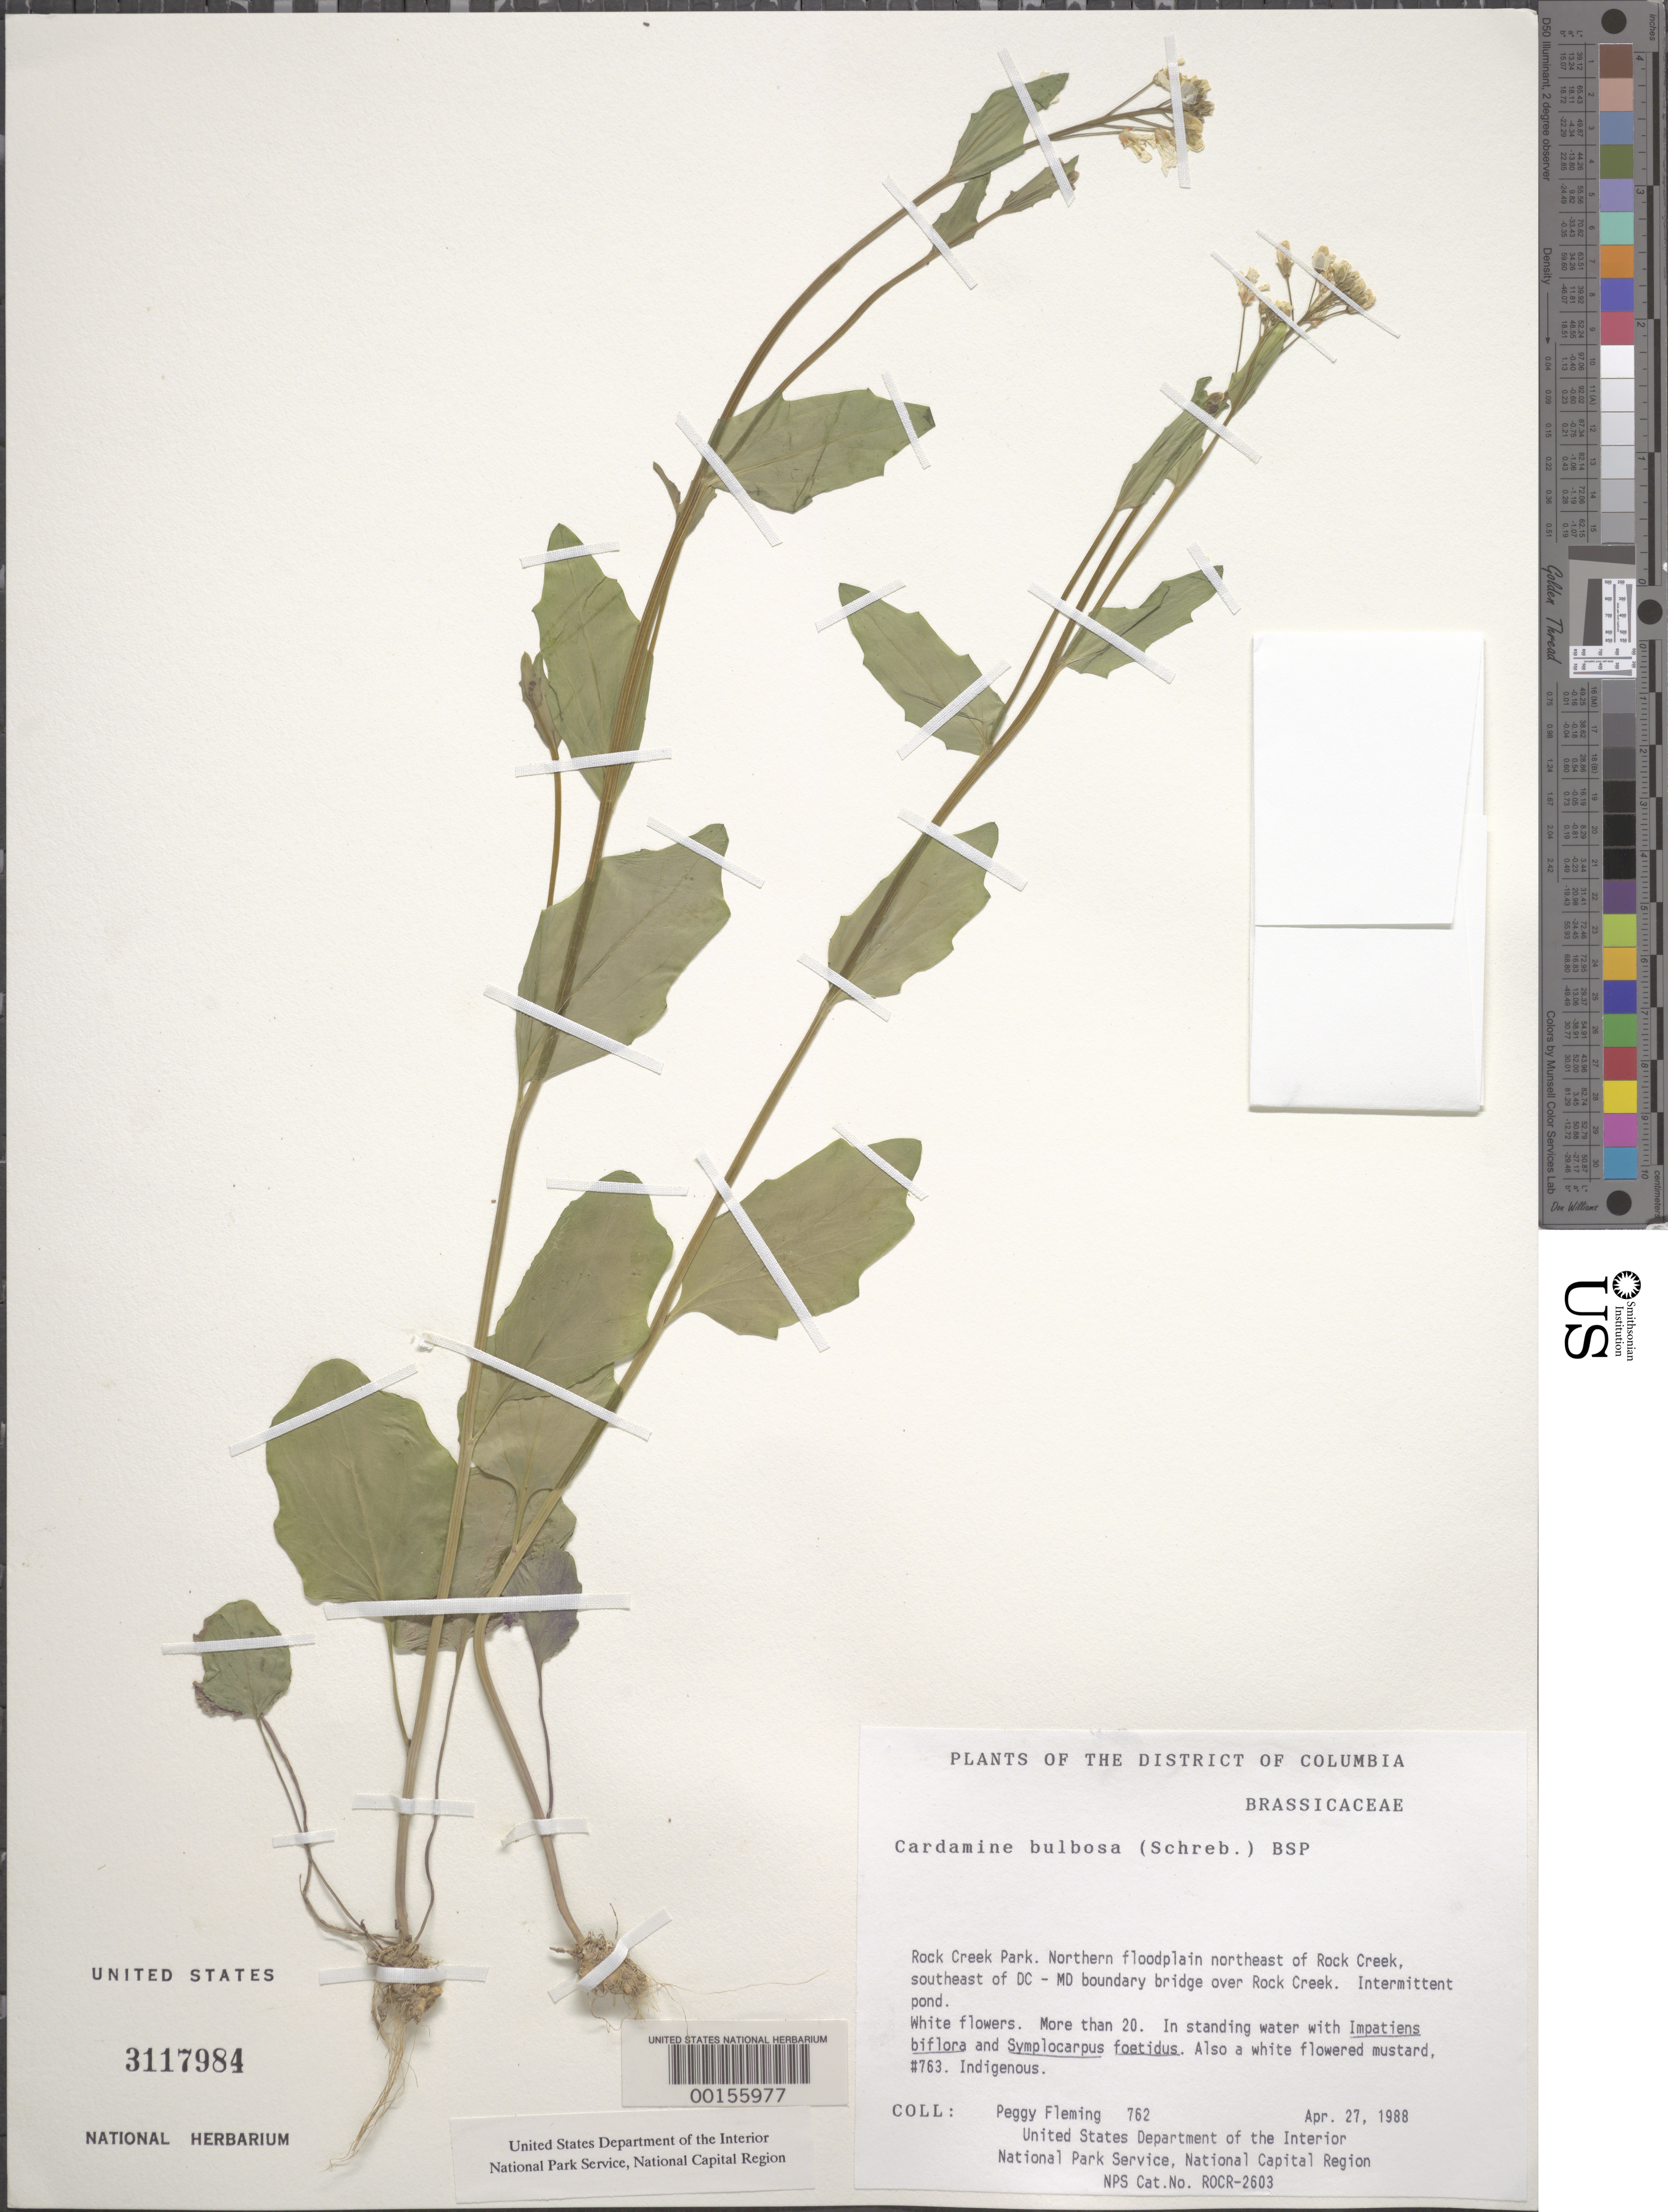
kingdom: Plantae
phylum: Tracheophyta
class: Magnoliopsida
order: Brassicales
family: Brassicaceae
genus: Cardamine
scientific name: Cardamine bulbosa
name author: (Schreb. ex Muhl.) Britton et al.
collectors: P. Fleming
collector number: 762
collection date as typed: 27 Apr 1988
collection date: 1988-04-27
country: United States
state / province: District of Columbia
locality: Rock Creek Park, SE of DC-MD Boundary Bridge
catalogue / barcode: US 3117984